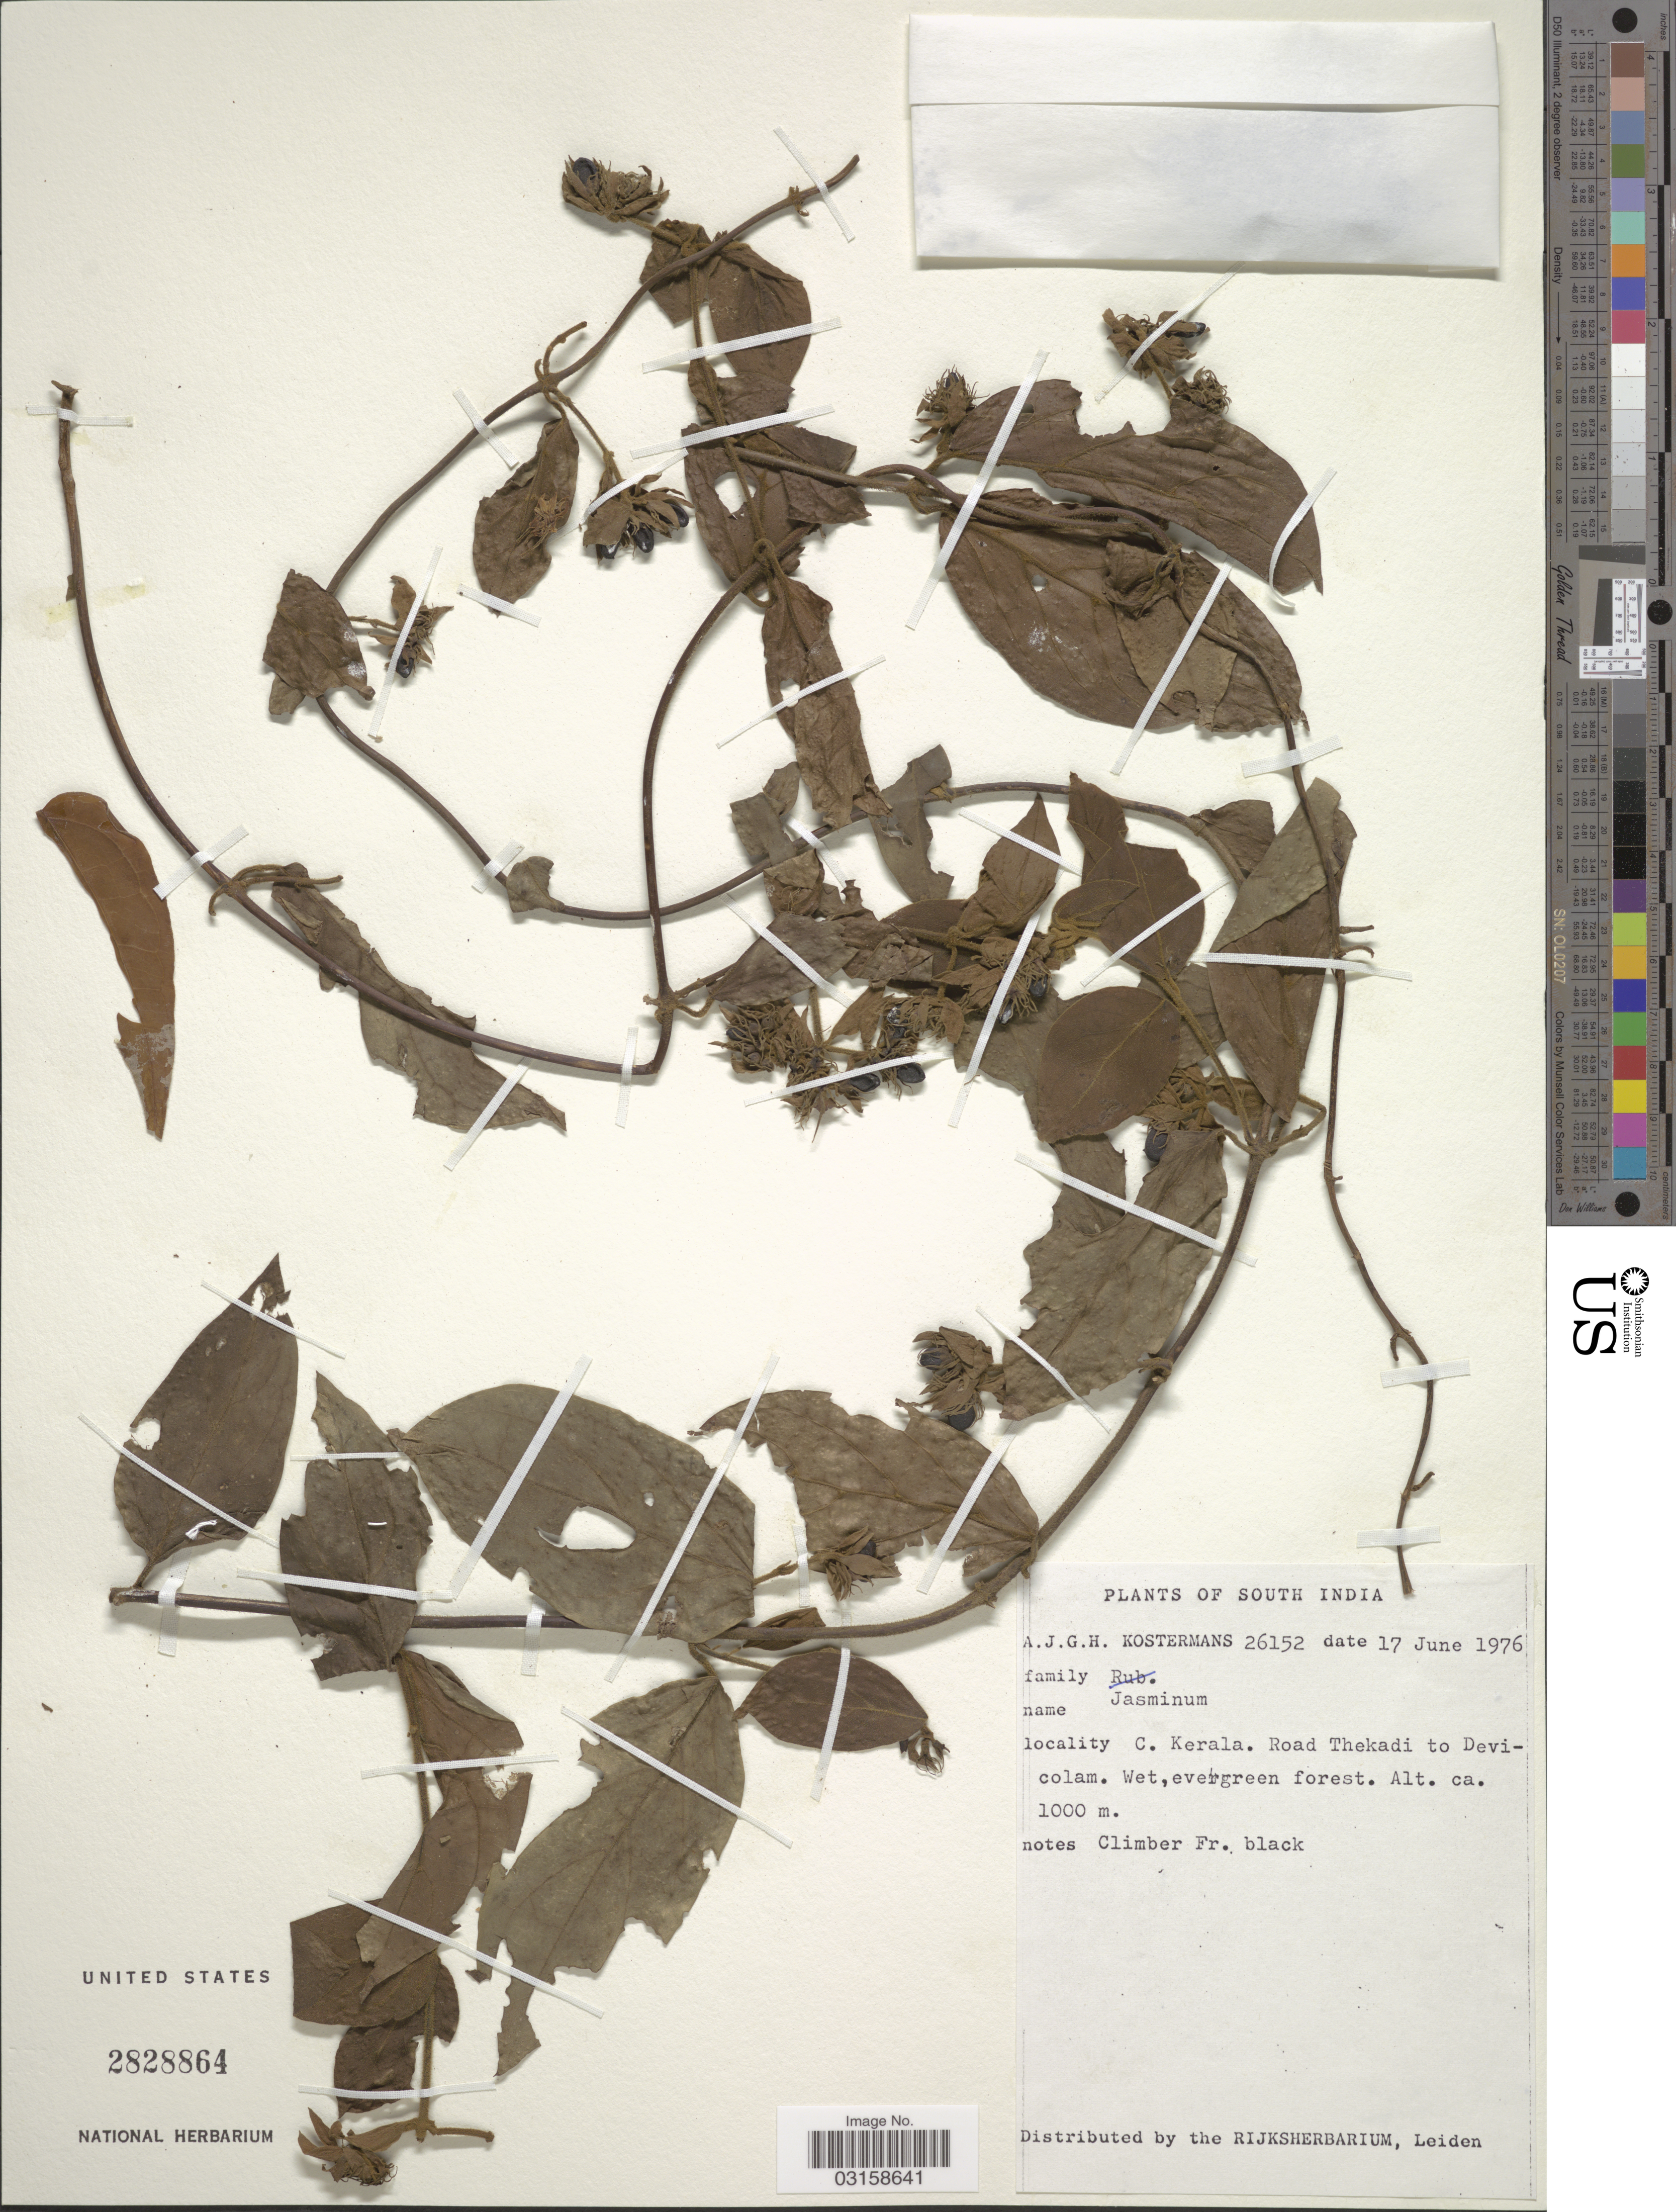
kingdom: Plantae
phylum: Tracheophyta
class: Magnoliopsida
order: Lamiales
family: Oleaceae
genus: Jasminum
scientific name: Jasminum sp.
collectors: A. J. G. Kostermans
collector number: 26152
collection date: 1976-06-17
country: India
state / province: Kerala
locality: South India. C. Kerala. road Thekadi to Devicolam.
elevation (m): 1000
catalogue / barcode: US 2828864